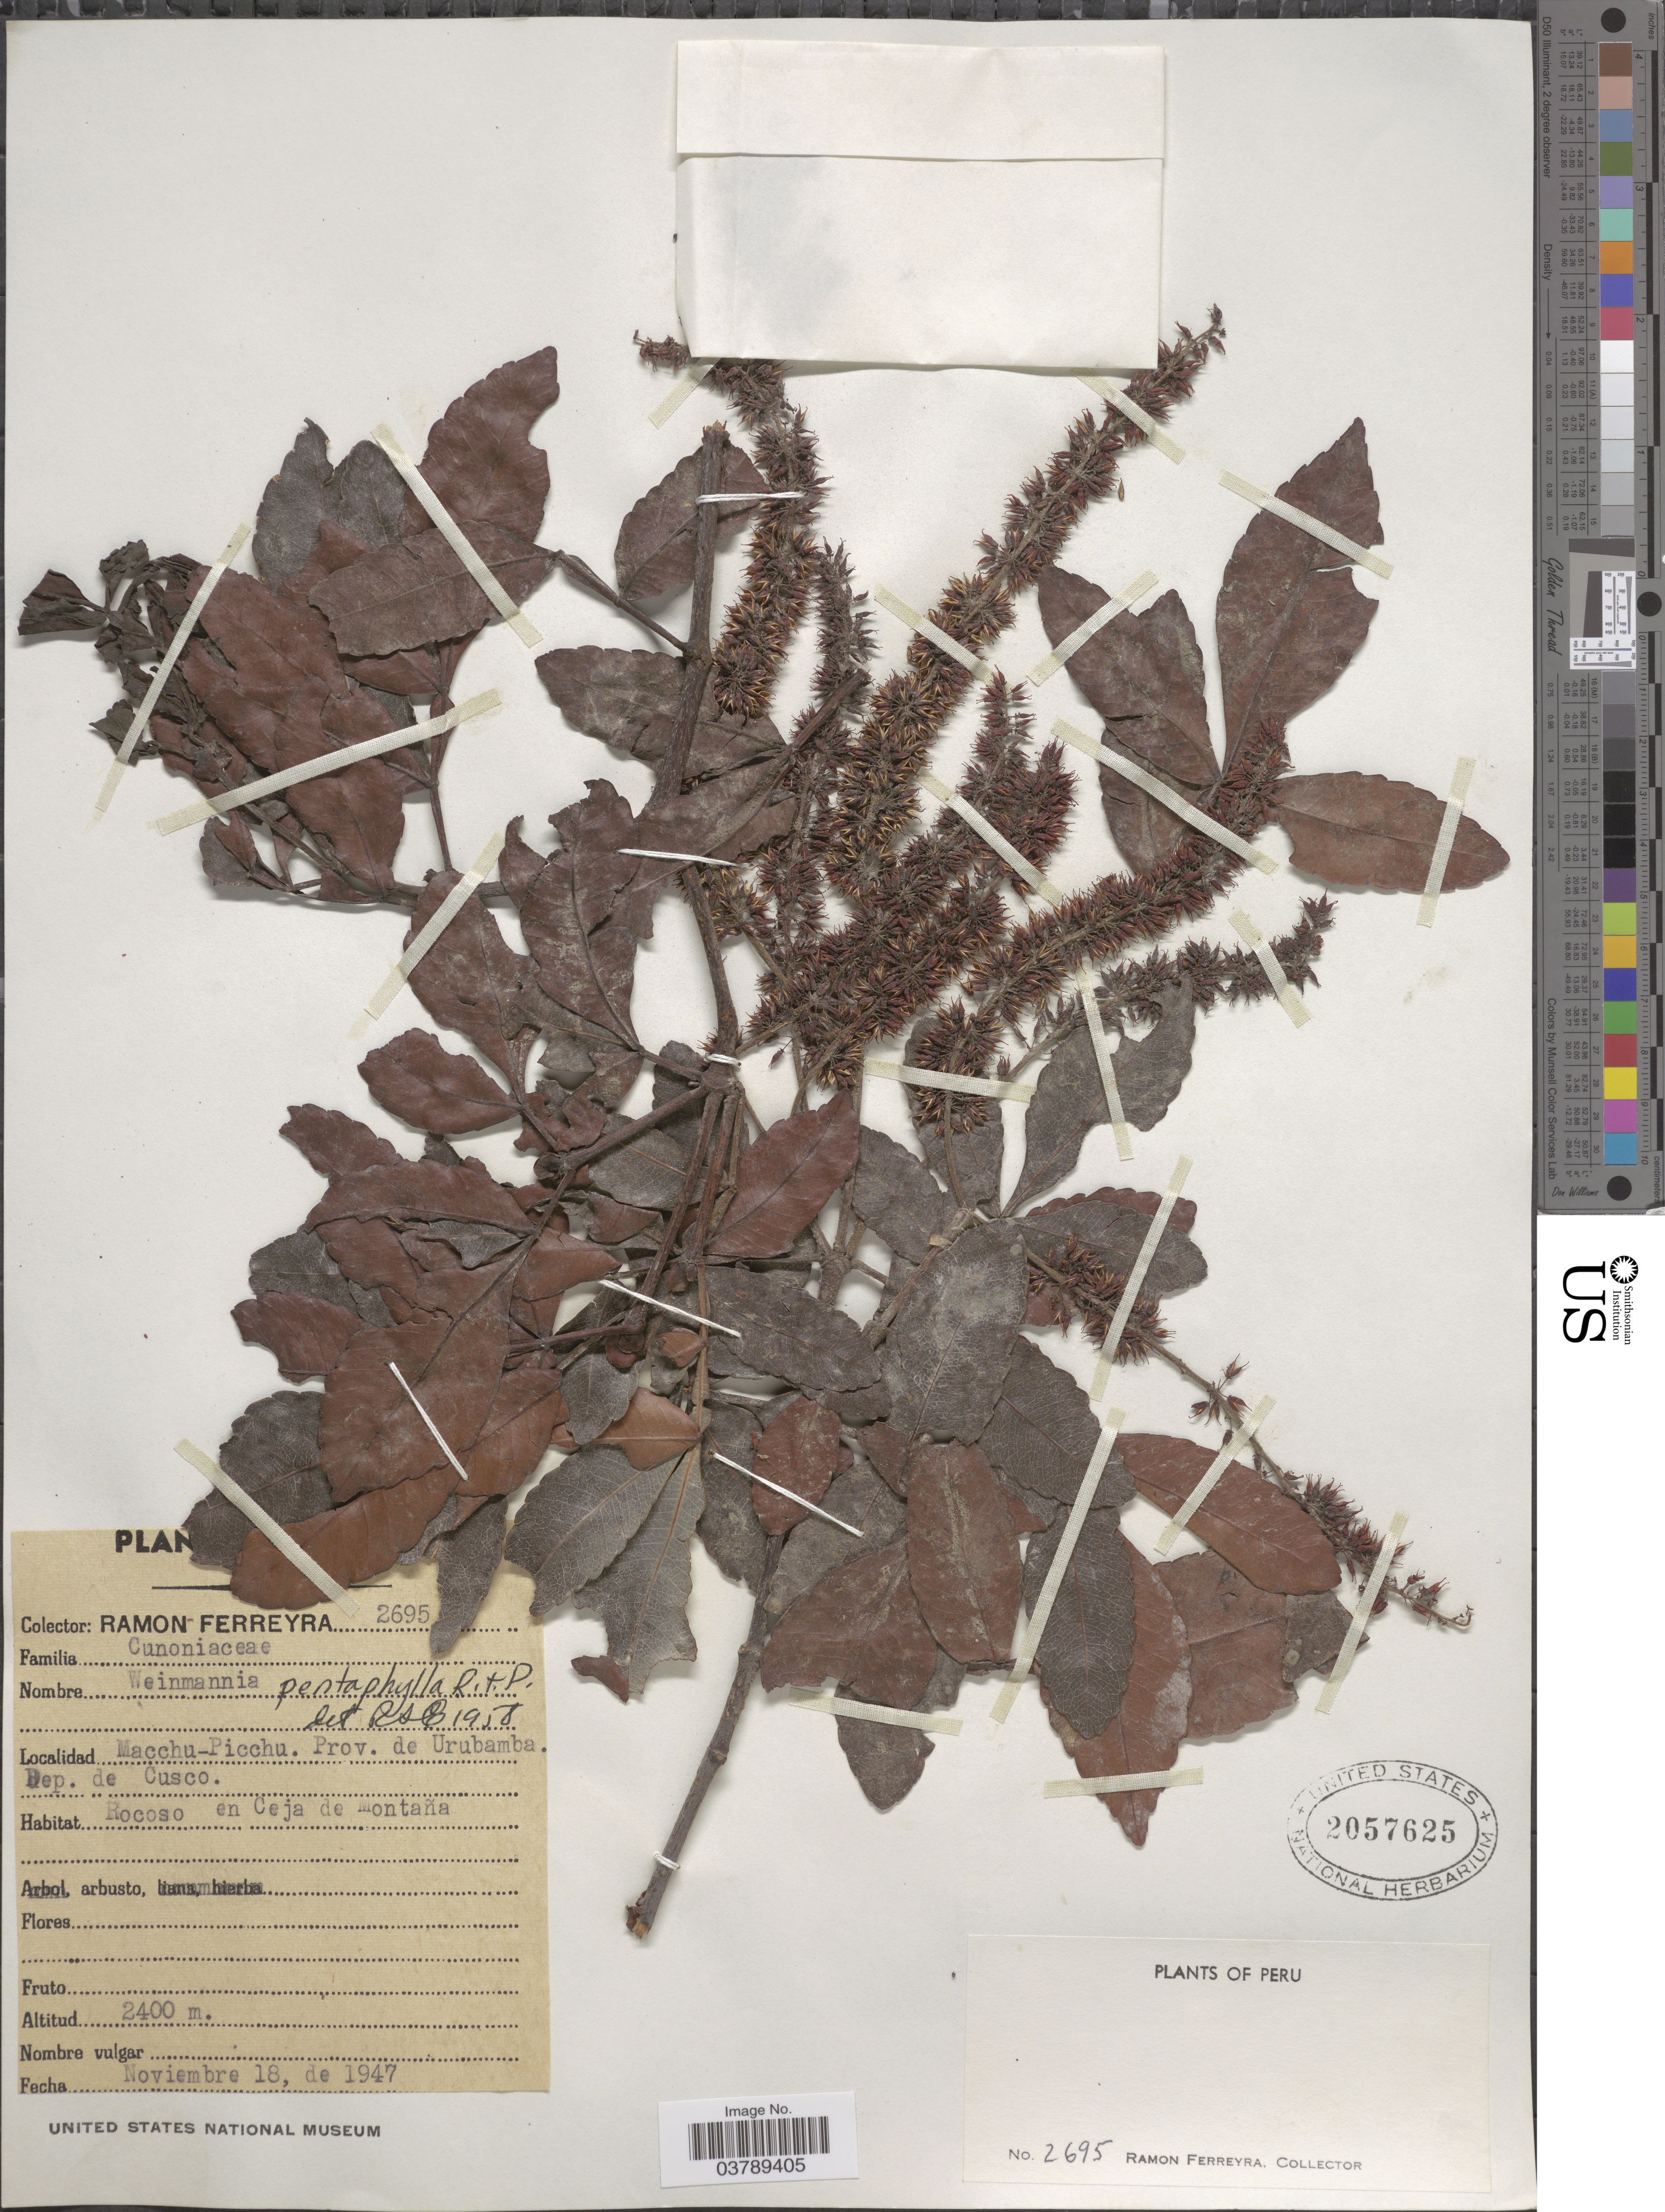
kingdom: Plantae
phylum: Tracheophyta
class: Magnoliopsida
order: Oxalidales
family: Cunoniaceae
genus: Weinmannia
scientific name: Weinmannia pentaphylla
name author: Ruiz & Pav.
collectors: R. A. Ferreyra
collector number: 2695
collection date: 1947-11-18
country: Peru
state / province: Cusco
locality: Machu-Picchu. Prov. de Urubamba. Dep. de Cusco.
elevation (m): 2400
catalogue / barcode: US 2057625